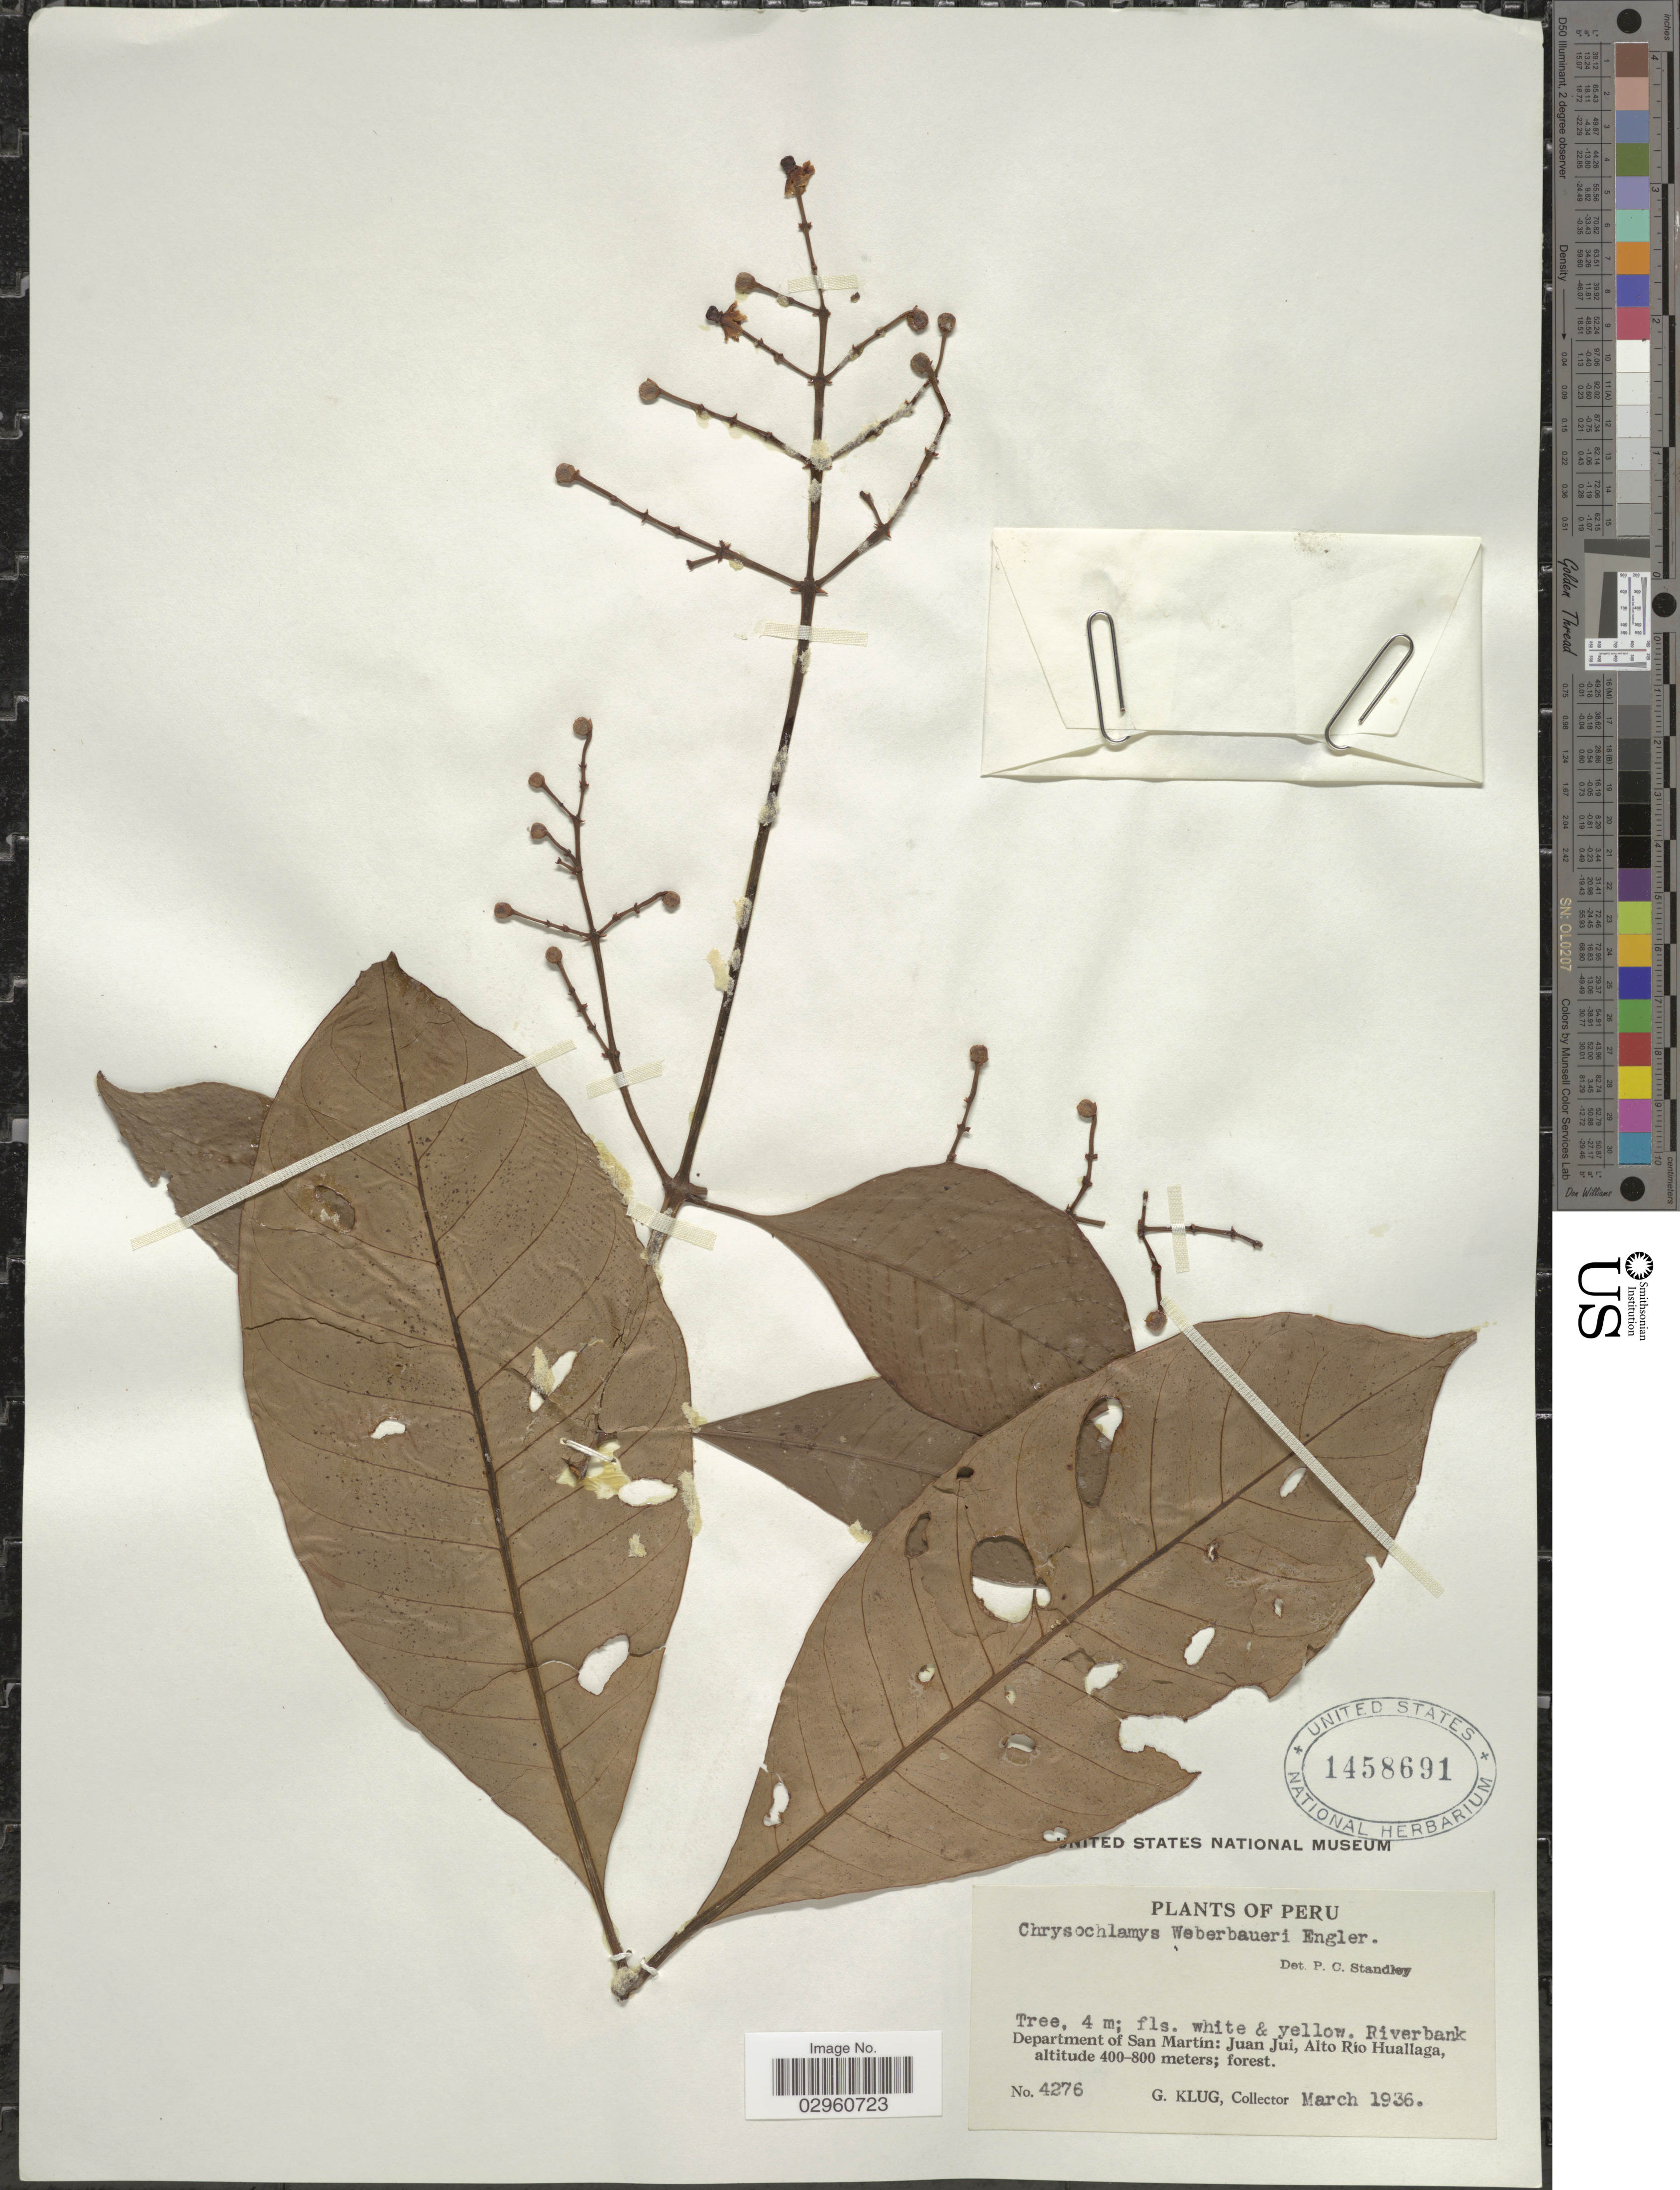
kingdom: Plantae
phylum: Tracheophyta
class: Magnoliopsida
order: Malpighiales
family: Clusiaceae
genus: Chrysochlamys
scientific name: Chrysochlamys weberbaueri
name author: Engl.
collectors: G. Klug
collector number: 4276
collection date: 1936-03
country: Peru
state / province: San Martín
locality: Department of San Martín: Juan Jui, Alto Río Huallaga.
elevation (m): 400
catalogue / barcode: US 1458691